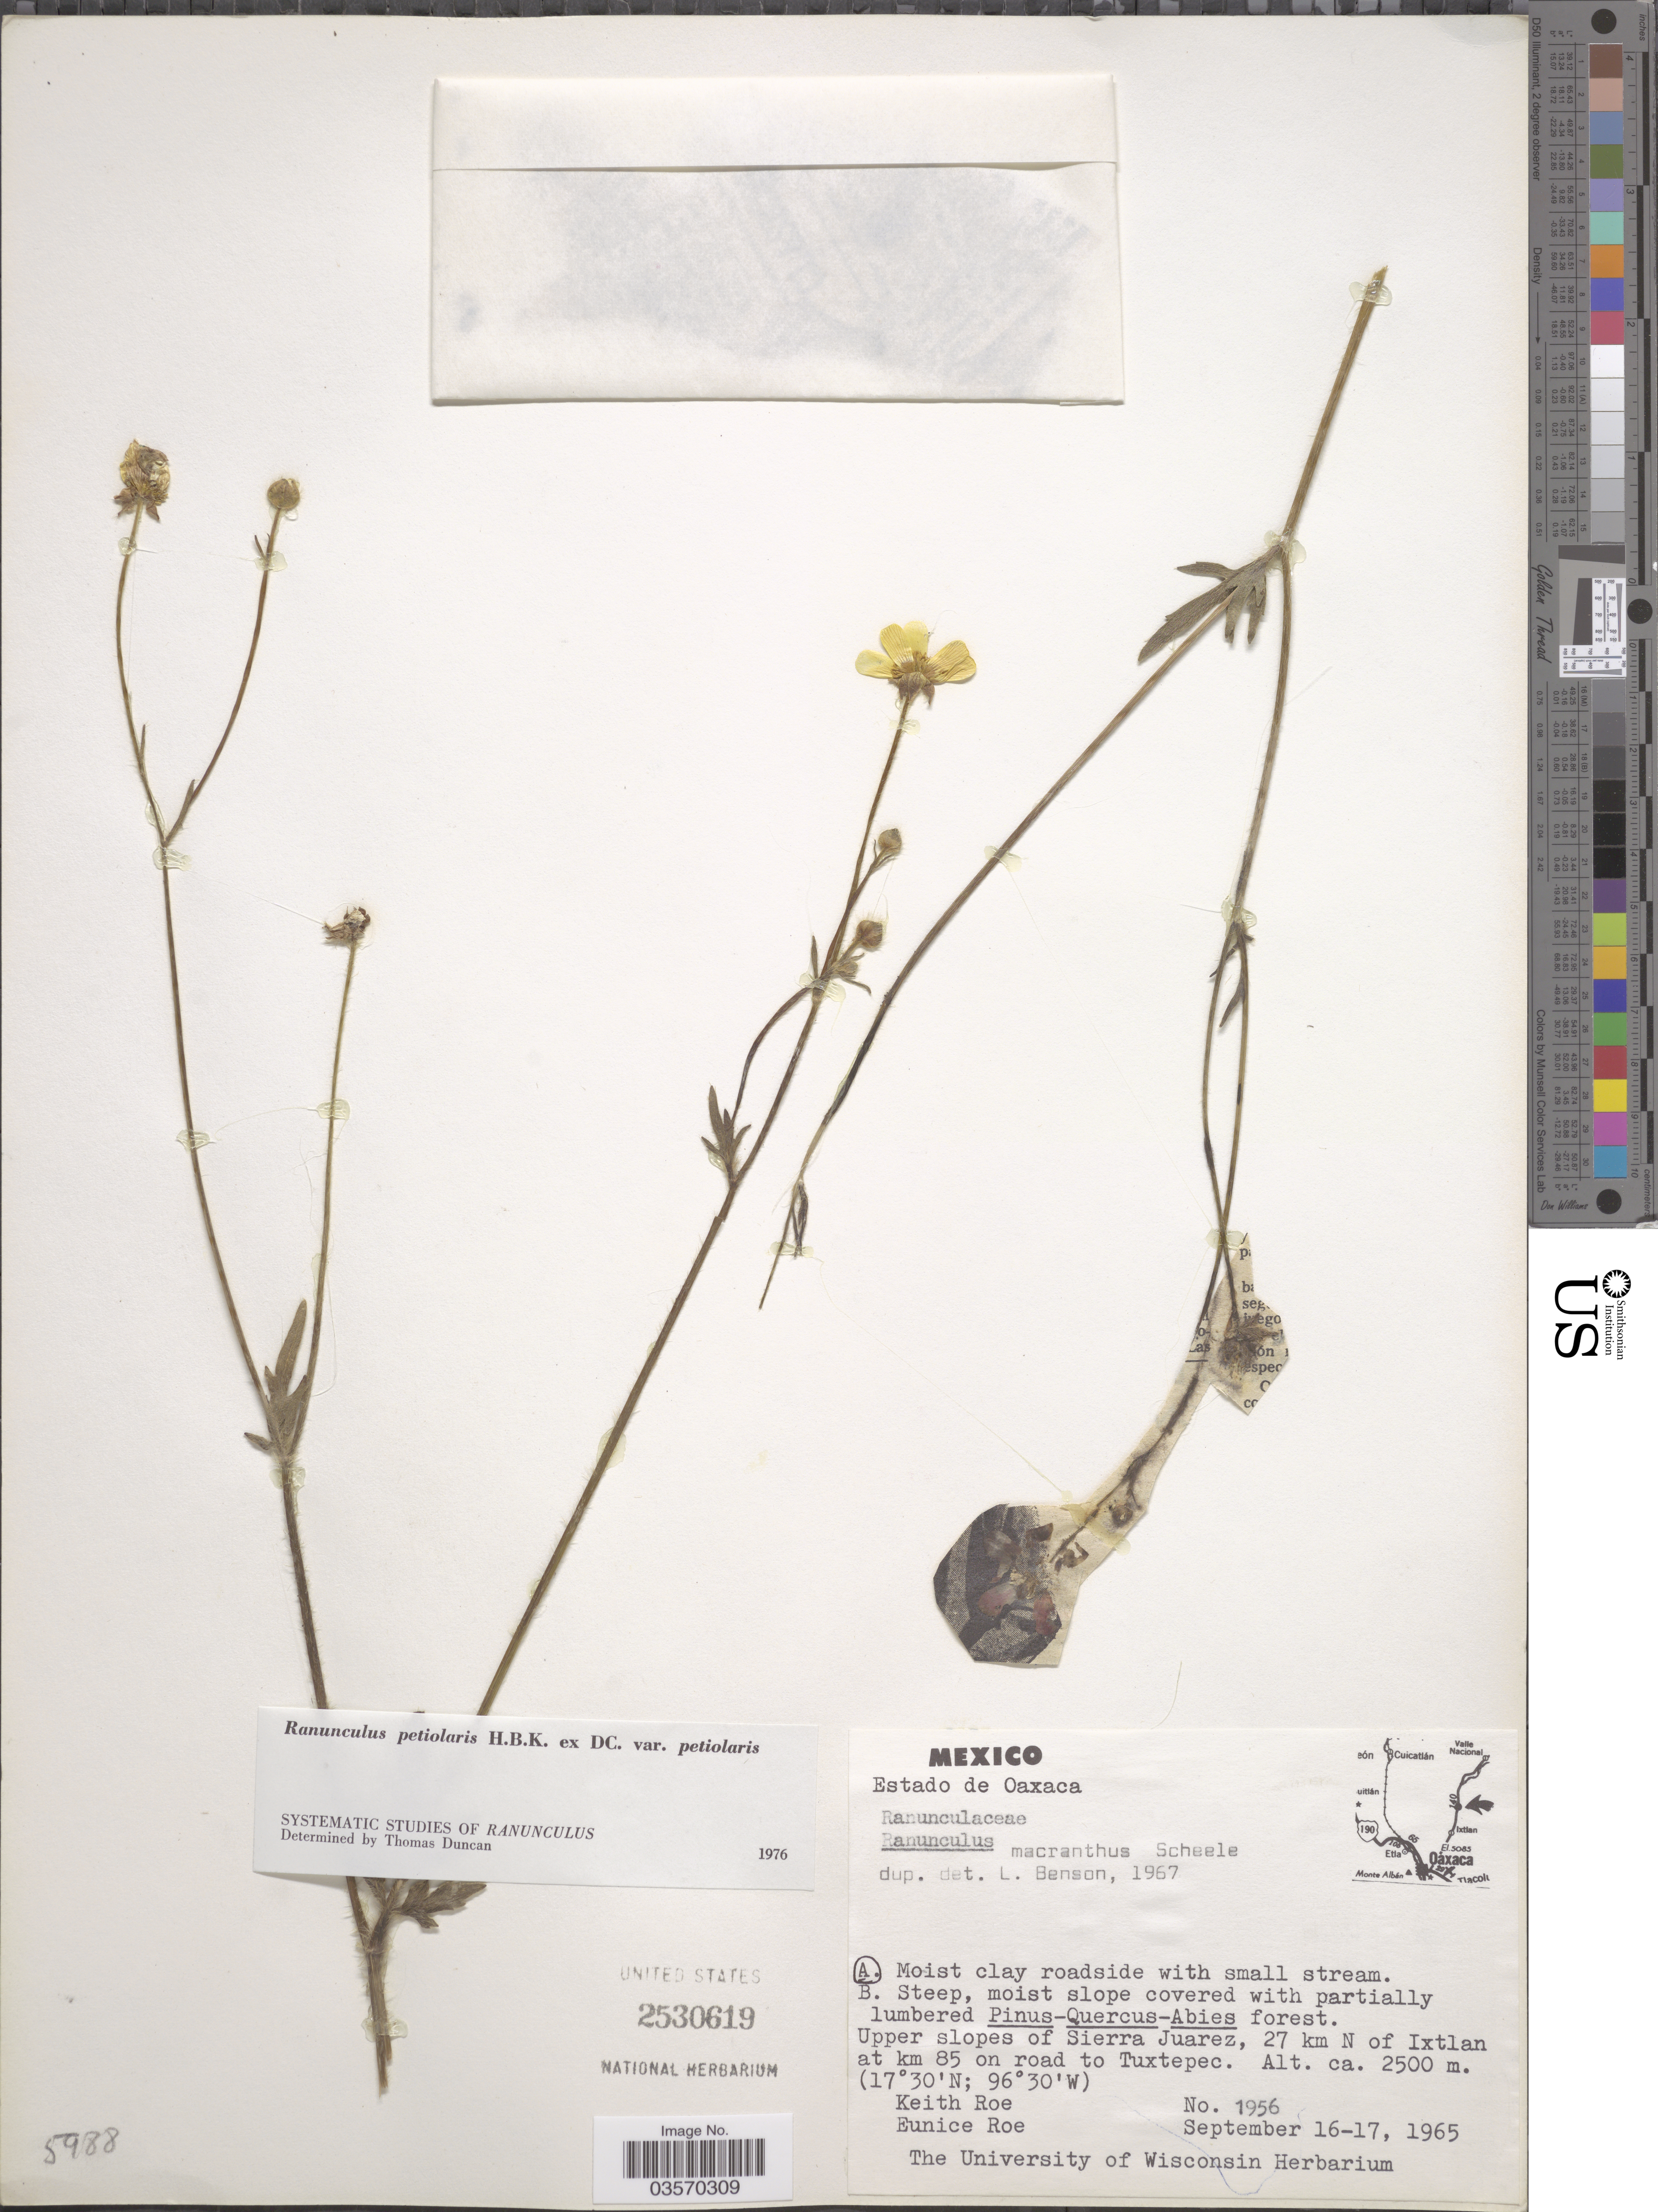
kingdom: Plantae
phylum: Tracheophyta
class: Magnoliopsida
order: Ranunculales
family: Ranunculaceae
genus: Ranunculus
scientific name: Ranunculus petiolaris var. petiolaris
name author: Kunth ex DC.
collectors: K. E. Roe & E. Roe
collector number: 1956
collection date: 1965-09-16/1965-09-17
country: Mexico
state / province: Oaxaca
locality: Moist clay roadside with small stream. Upper slopes of Sierra Juarez, 27 km N of Ixtlan at km 85 on road to Tuxtepec.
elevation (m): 2500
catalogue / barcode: US 2530619